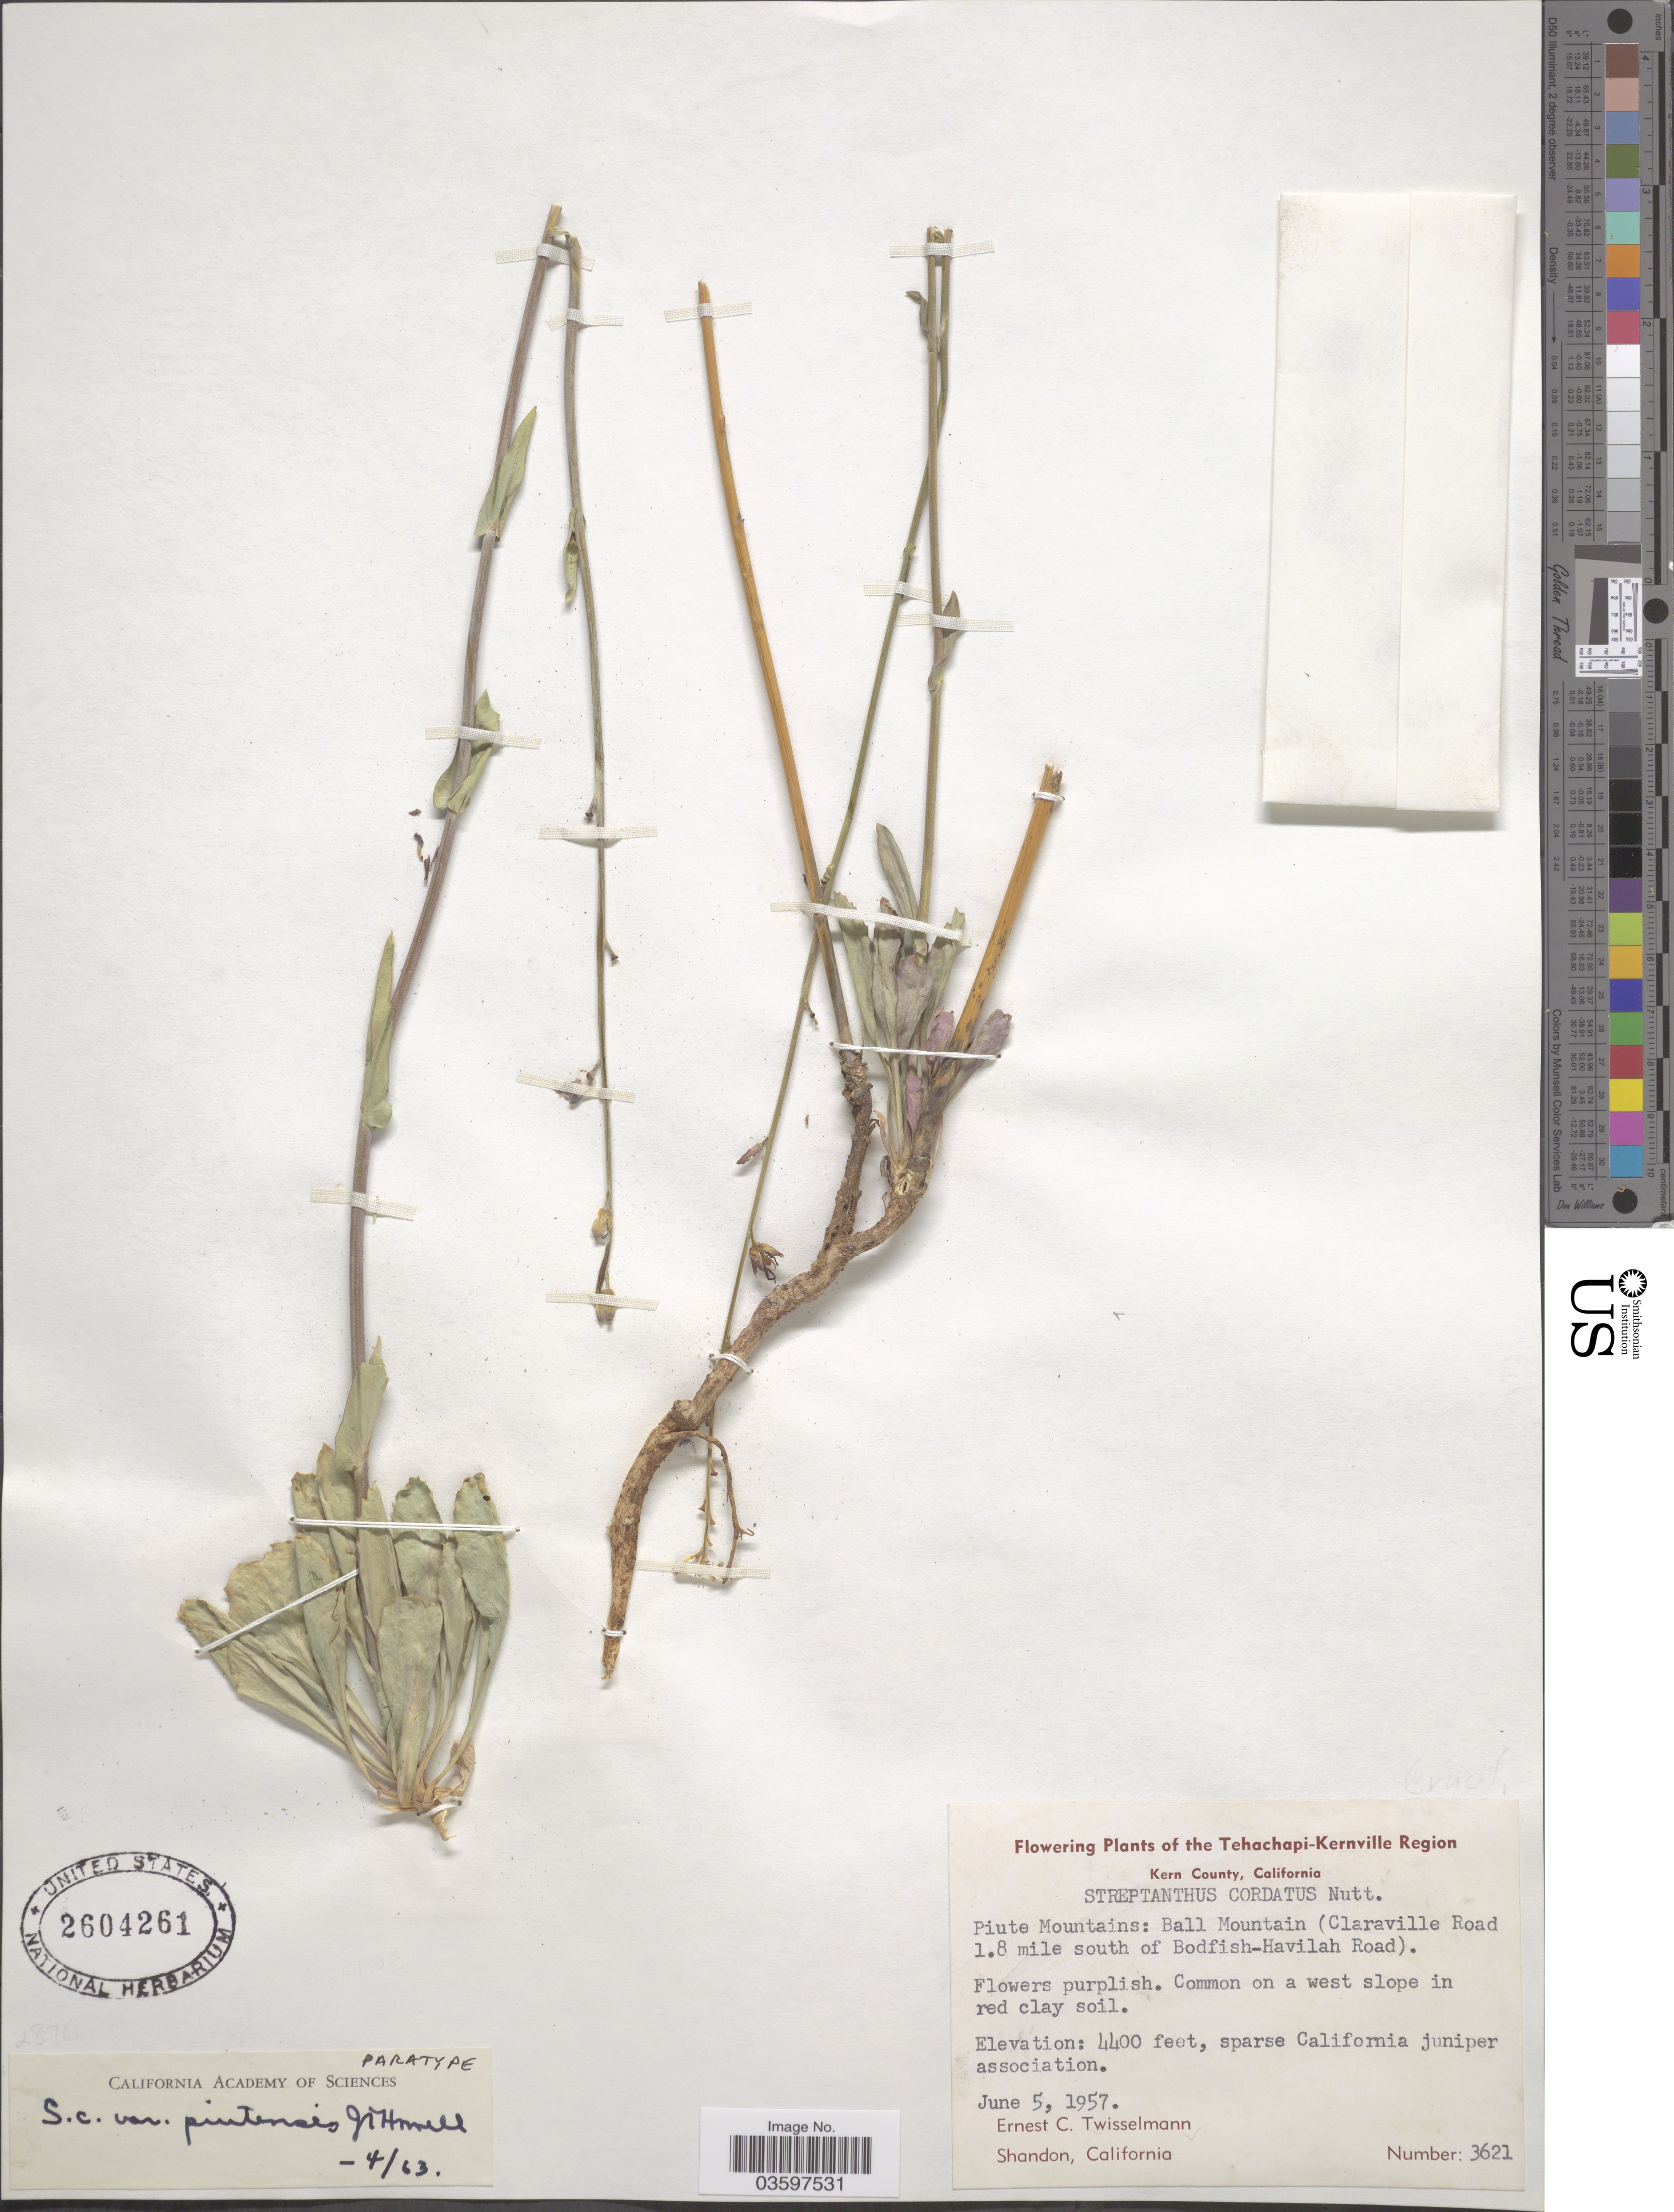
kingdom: Plantae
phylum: Tracheophyta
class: Magnoliopsida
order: Brassicales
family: Brassicaceae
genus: Streptanthus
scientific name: Streptanthus cordatus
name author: Nutt. ex Torr. & A. Gray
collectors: E. Twisselmann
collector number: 3621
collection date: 1957-06-05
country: United States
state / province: California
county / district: Kern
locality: The Tehachapi-Kernville Region. Kern County. Piute Mountains: Ball Mountain (Claraville Road 1.8 mile south of Bodfish-Havilah Road).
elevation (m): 1341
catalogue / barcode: US 2604261